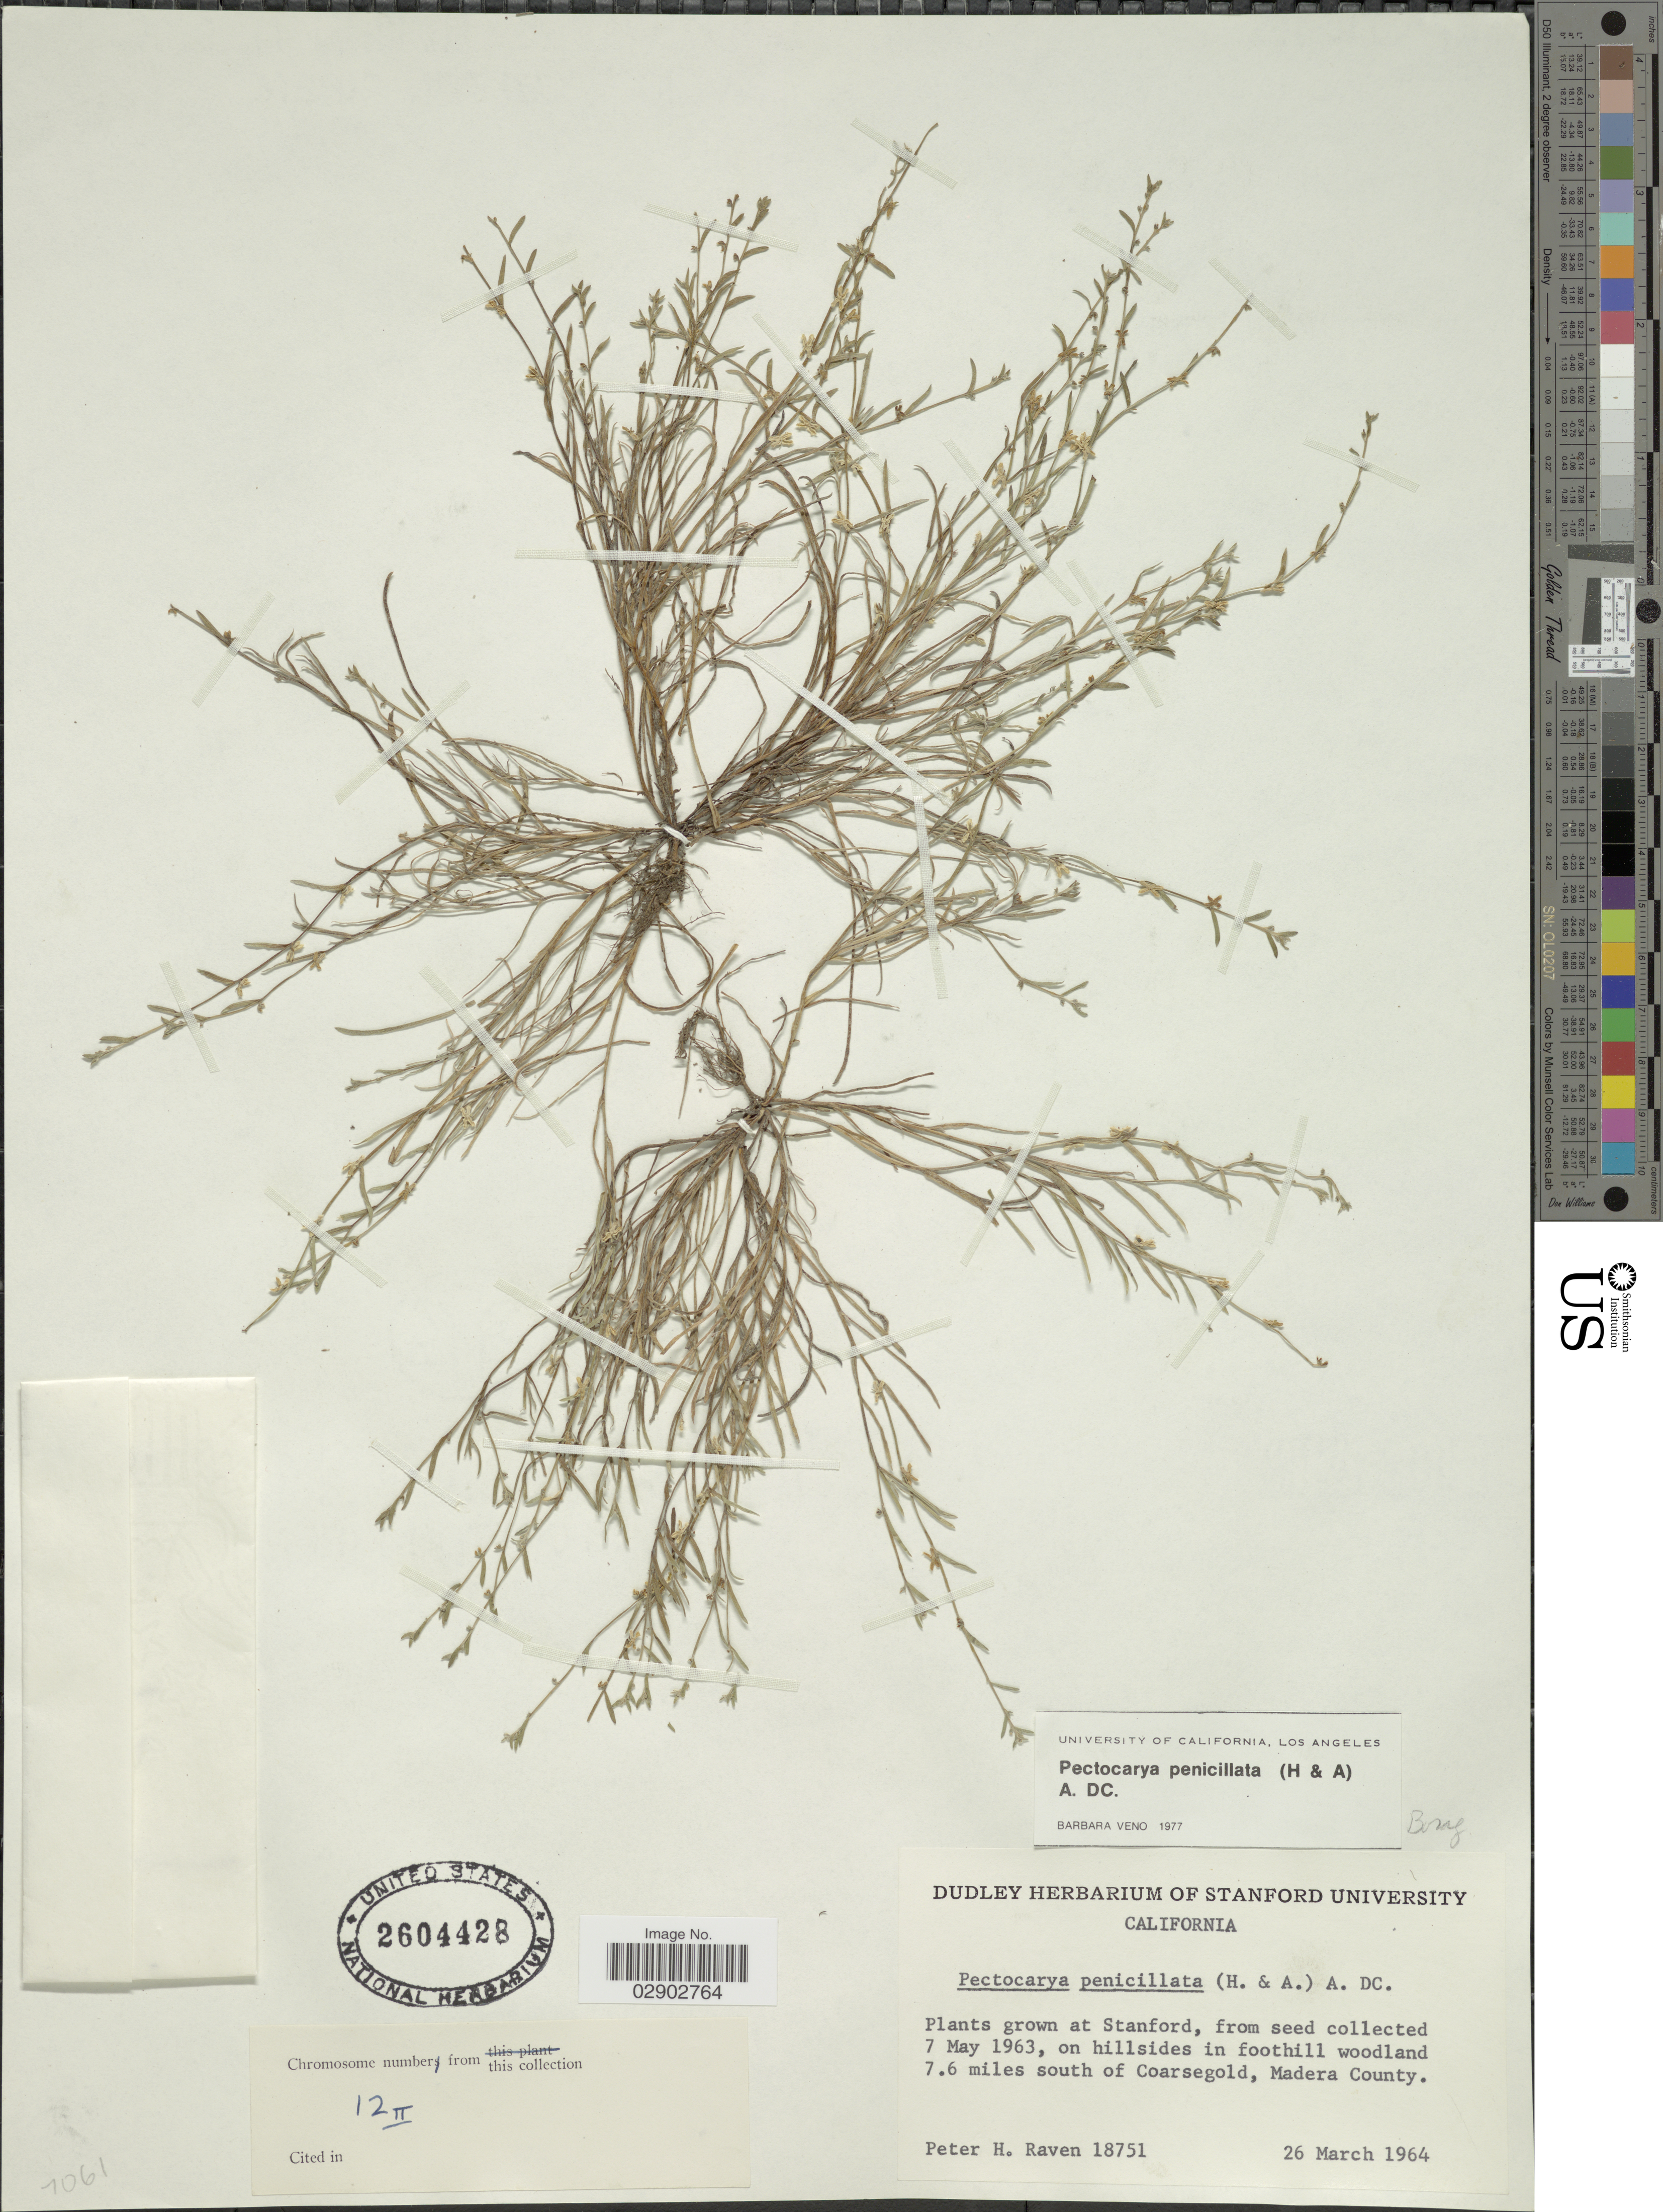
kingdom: Plantae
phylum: Tracheophyta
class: Magnoliopsida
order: Boraginales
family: Boraginaceae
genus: Pectocarya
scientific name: Pectocarya penicillata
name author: Hook. & Arn.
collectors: P. Raven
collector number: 18751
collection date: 1964-03-26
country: United States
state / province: California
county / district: Madera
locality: At Stanford, on hillsides in foothill woodland 7.6 miles south of Coarsegold, Madera County.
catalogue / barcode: US 2604428